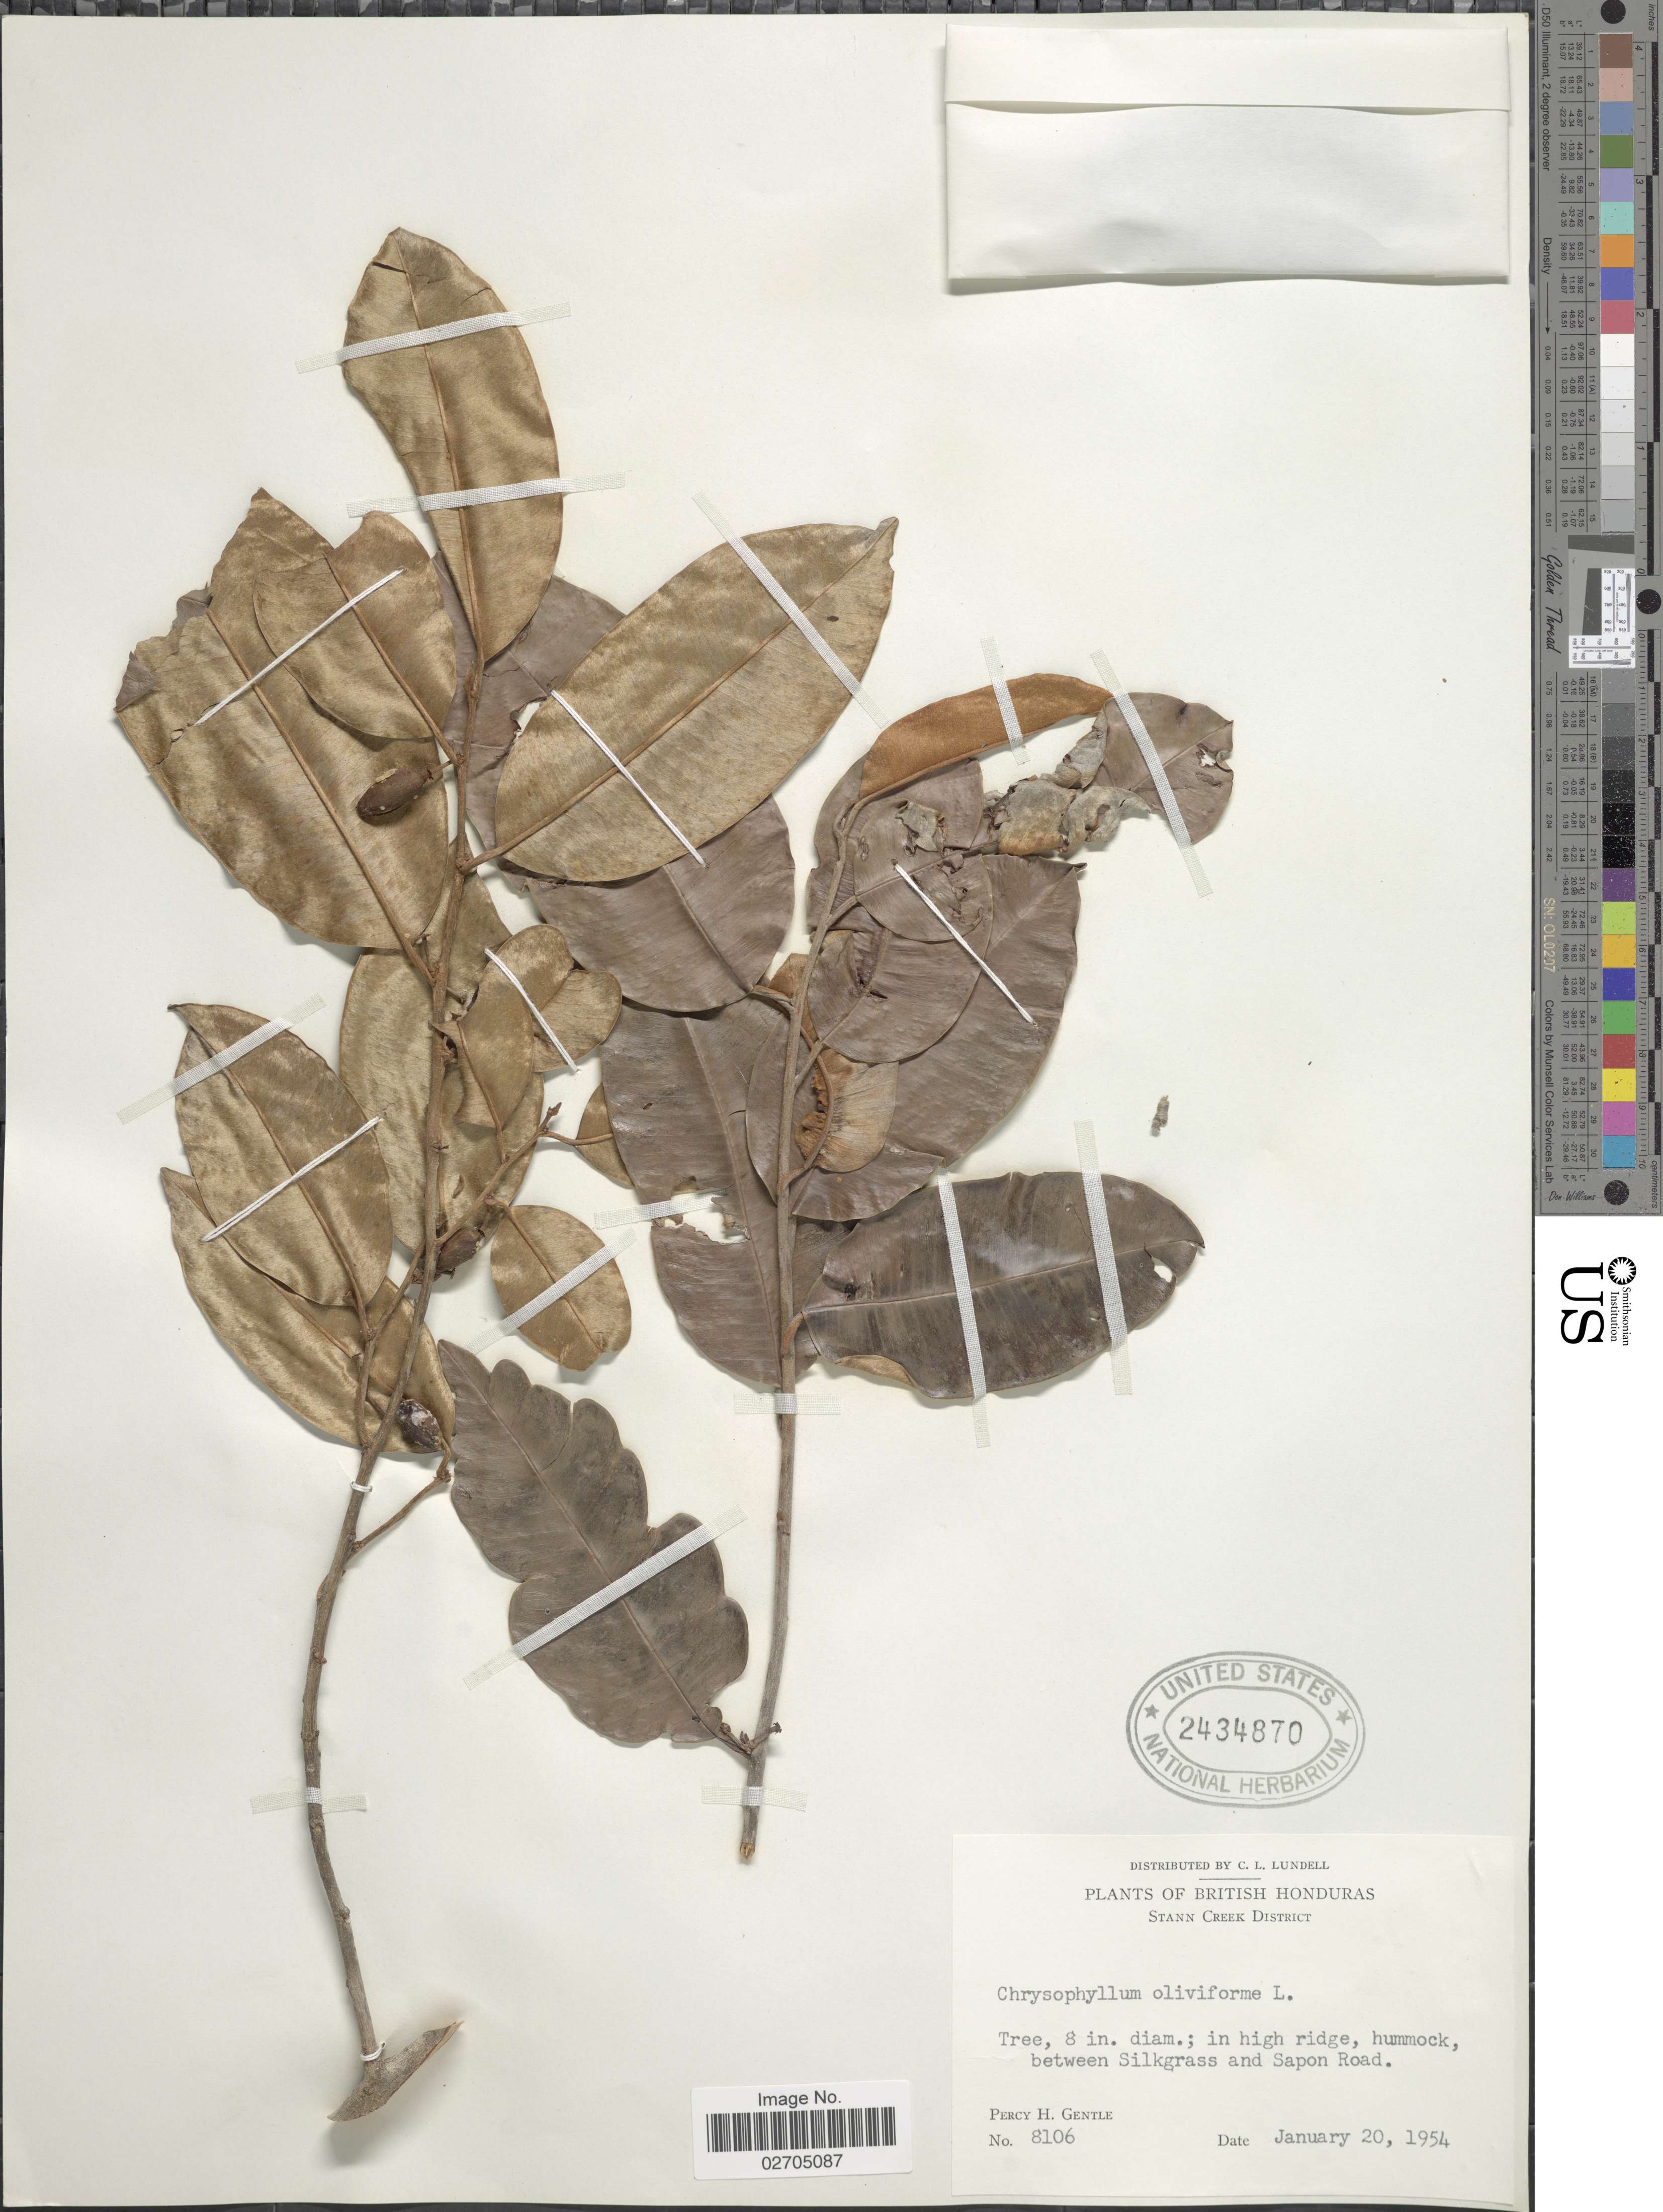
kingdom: Plantae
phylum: Tracheophyta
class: Magnoliopsida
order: Ericales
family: Sapotaceae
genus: Chrysophyllum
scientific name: Chrysophyllum mexicanum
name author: Brandegee ex Standl.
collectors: P. H. Gentle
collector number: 8106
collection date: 1954-01-20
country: Belize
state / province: Stann Creek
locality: British Honduras, Stann Creek District, hummock, between Silkgrass and Sapon Road.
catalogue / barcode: US 2434870